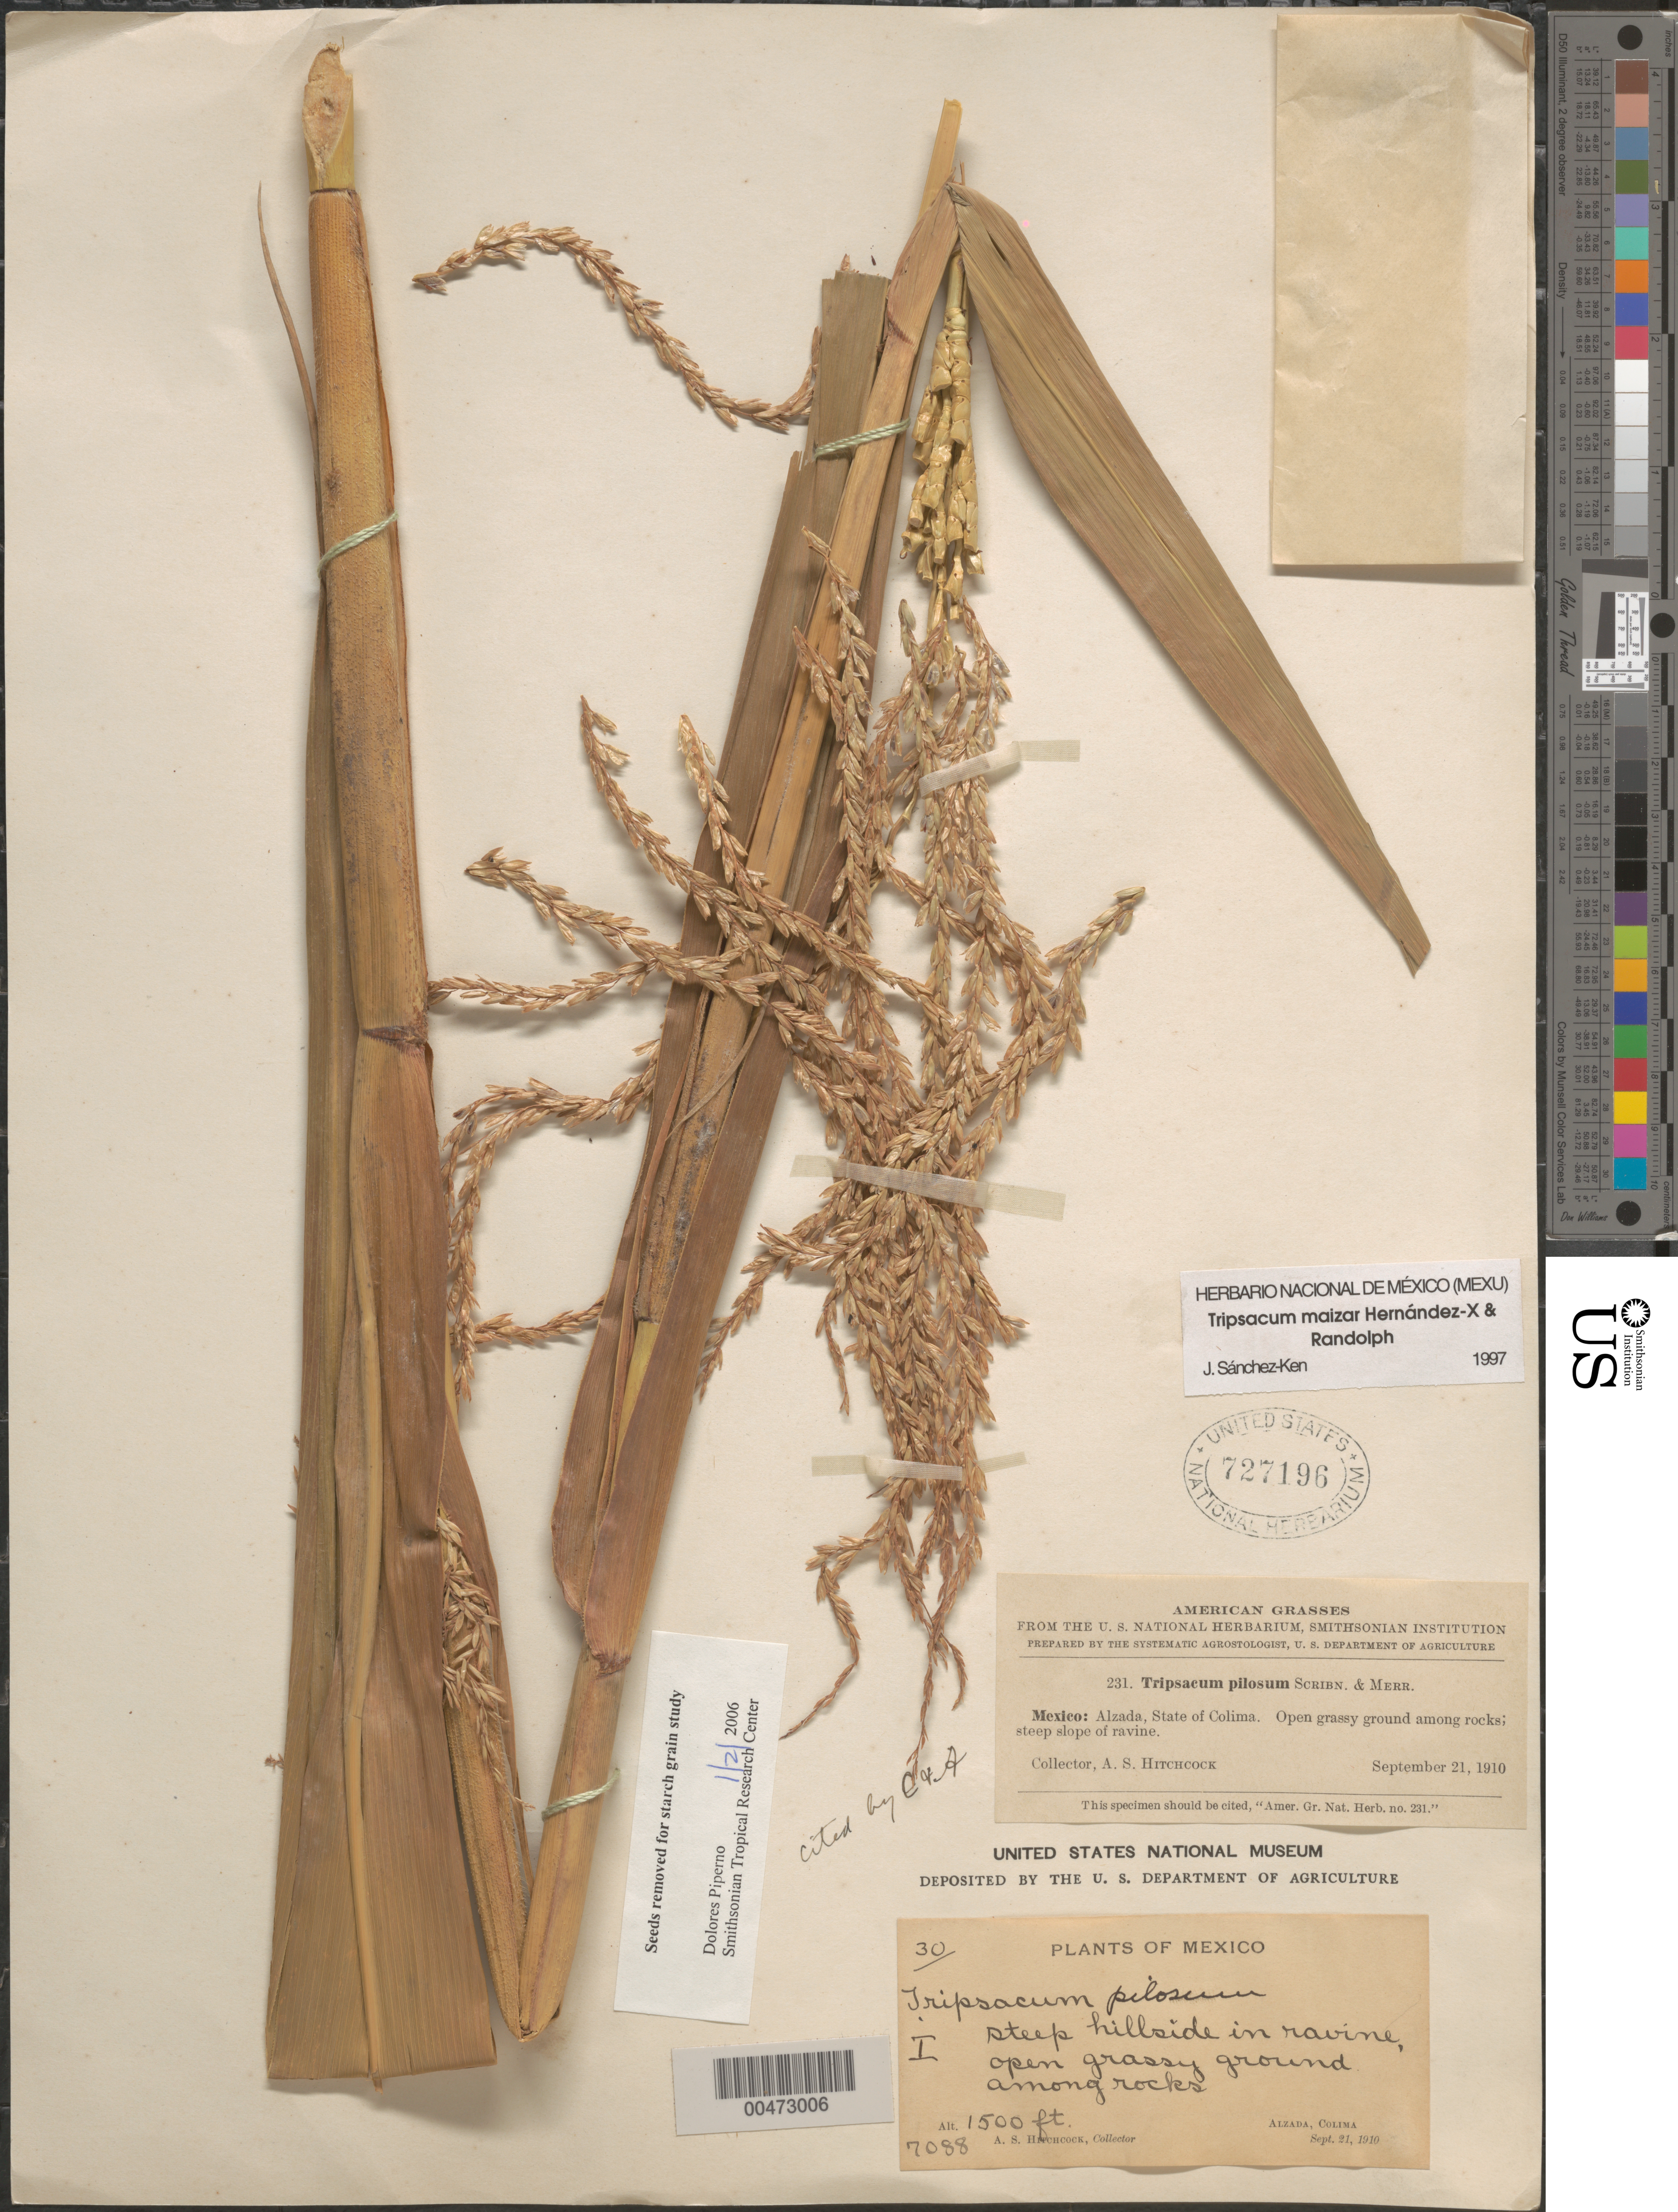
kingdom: Plantae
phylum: Tracheophyta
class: Liliopsida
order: Poales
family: Poaceae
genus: Tripsacum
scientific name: Tripsacum maizar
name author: Hern.-Xol. & Randolph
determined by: Sánchez-Ken, J. G.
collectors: A. S. Hitchcock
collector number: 7088/30/231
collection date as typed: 21 Sep 1910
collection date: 1910-09-21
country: Mexico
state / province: Colima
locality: Alzada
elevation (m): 457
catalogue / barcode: US 727196